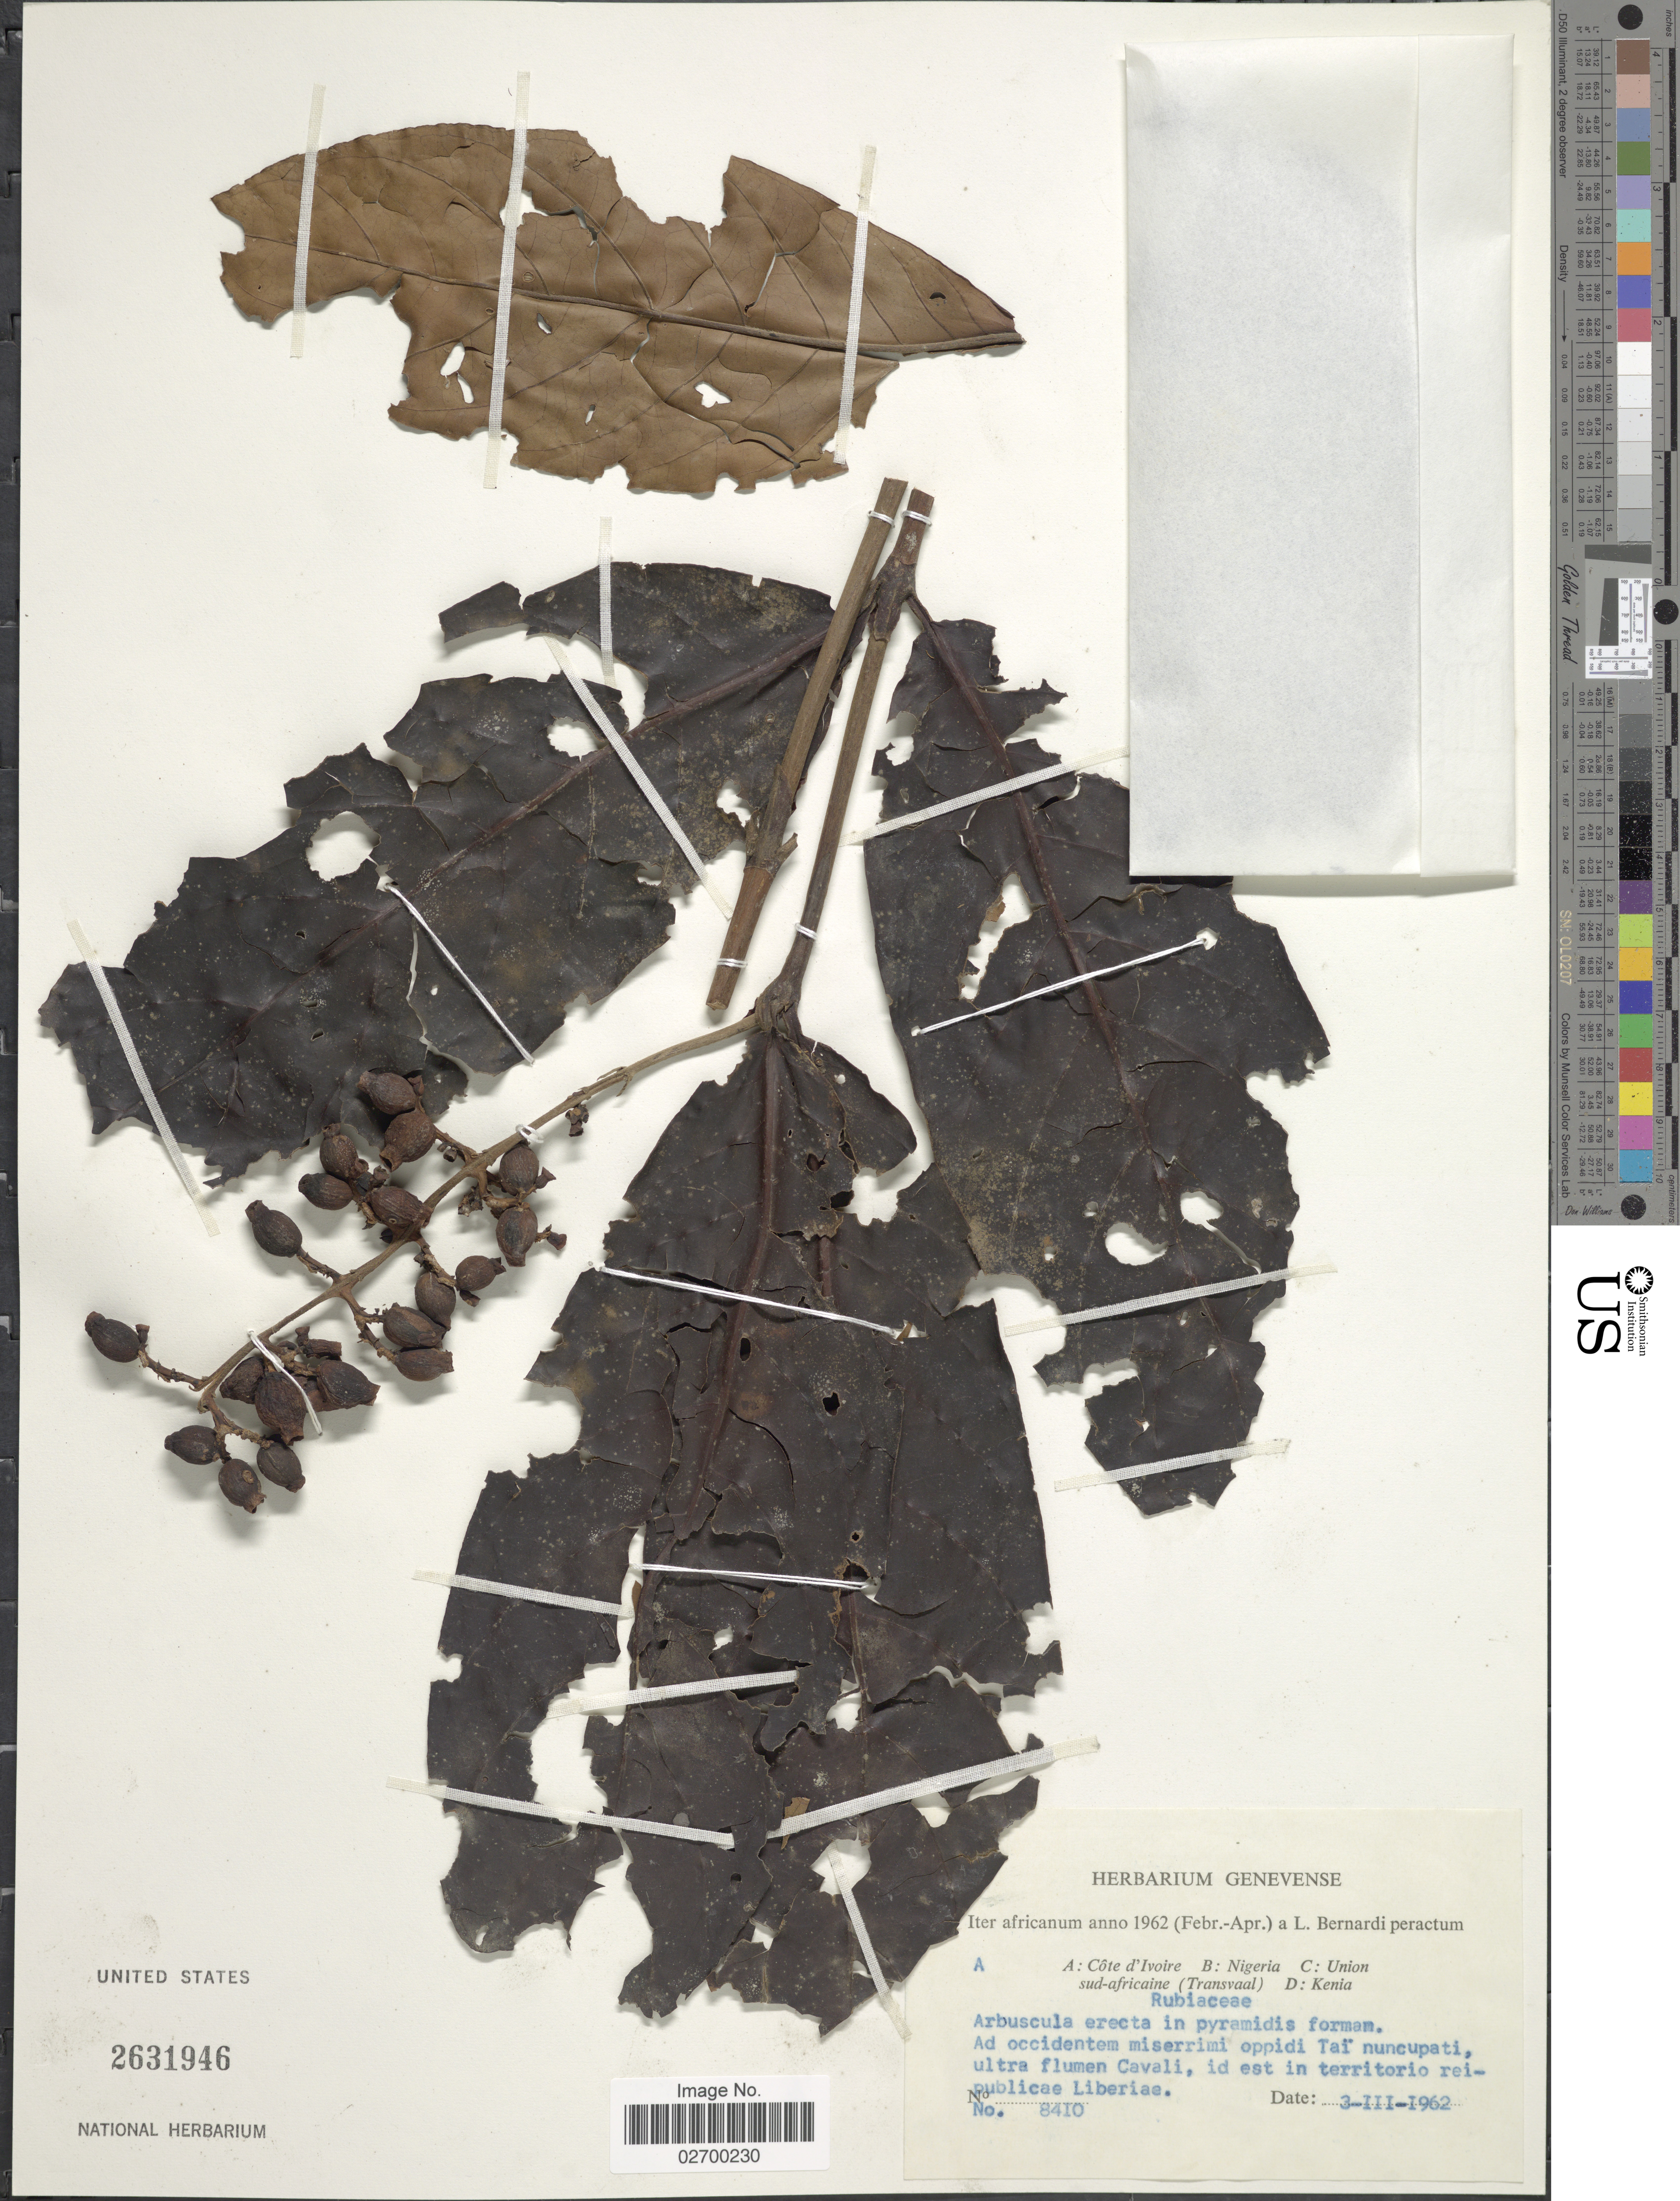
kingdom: Plantae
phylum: Tracheophyta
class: Magnoliopsida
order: Gentianales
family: Rubiaceae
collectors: L. Bernardi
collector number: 8410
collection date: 1962-03-03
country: Ivory Coast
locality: Cote d'Ivoire, Oppidi Tai'nuncuoati, ulta flumen Cavali, id est in territorio reipublicae Liberiae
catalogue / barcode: US 2631946